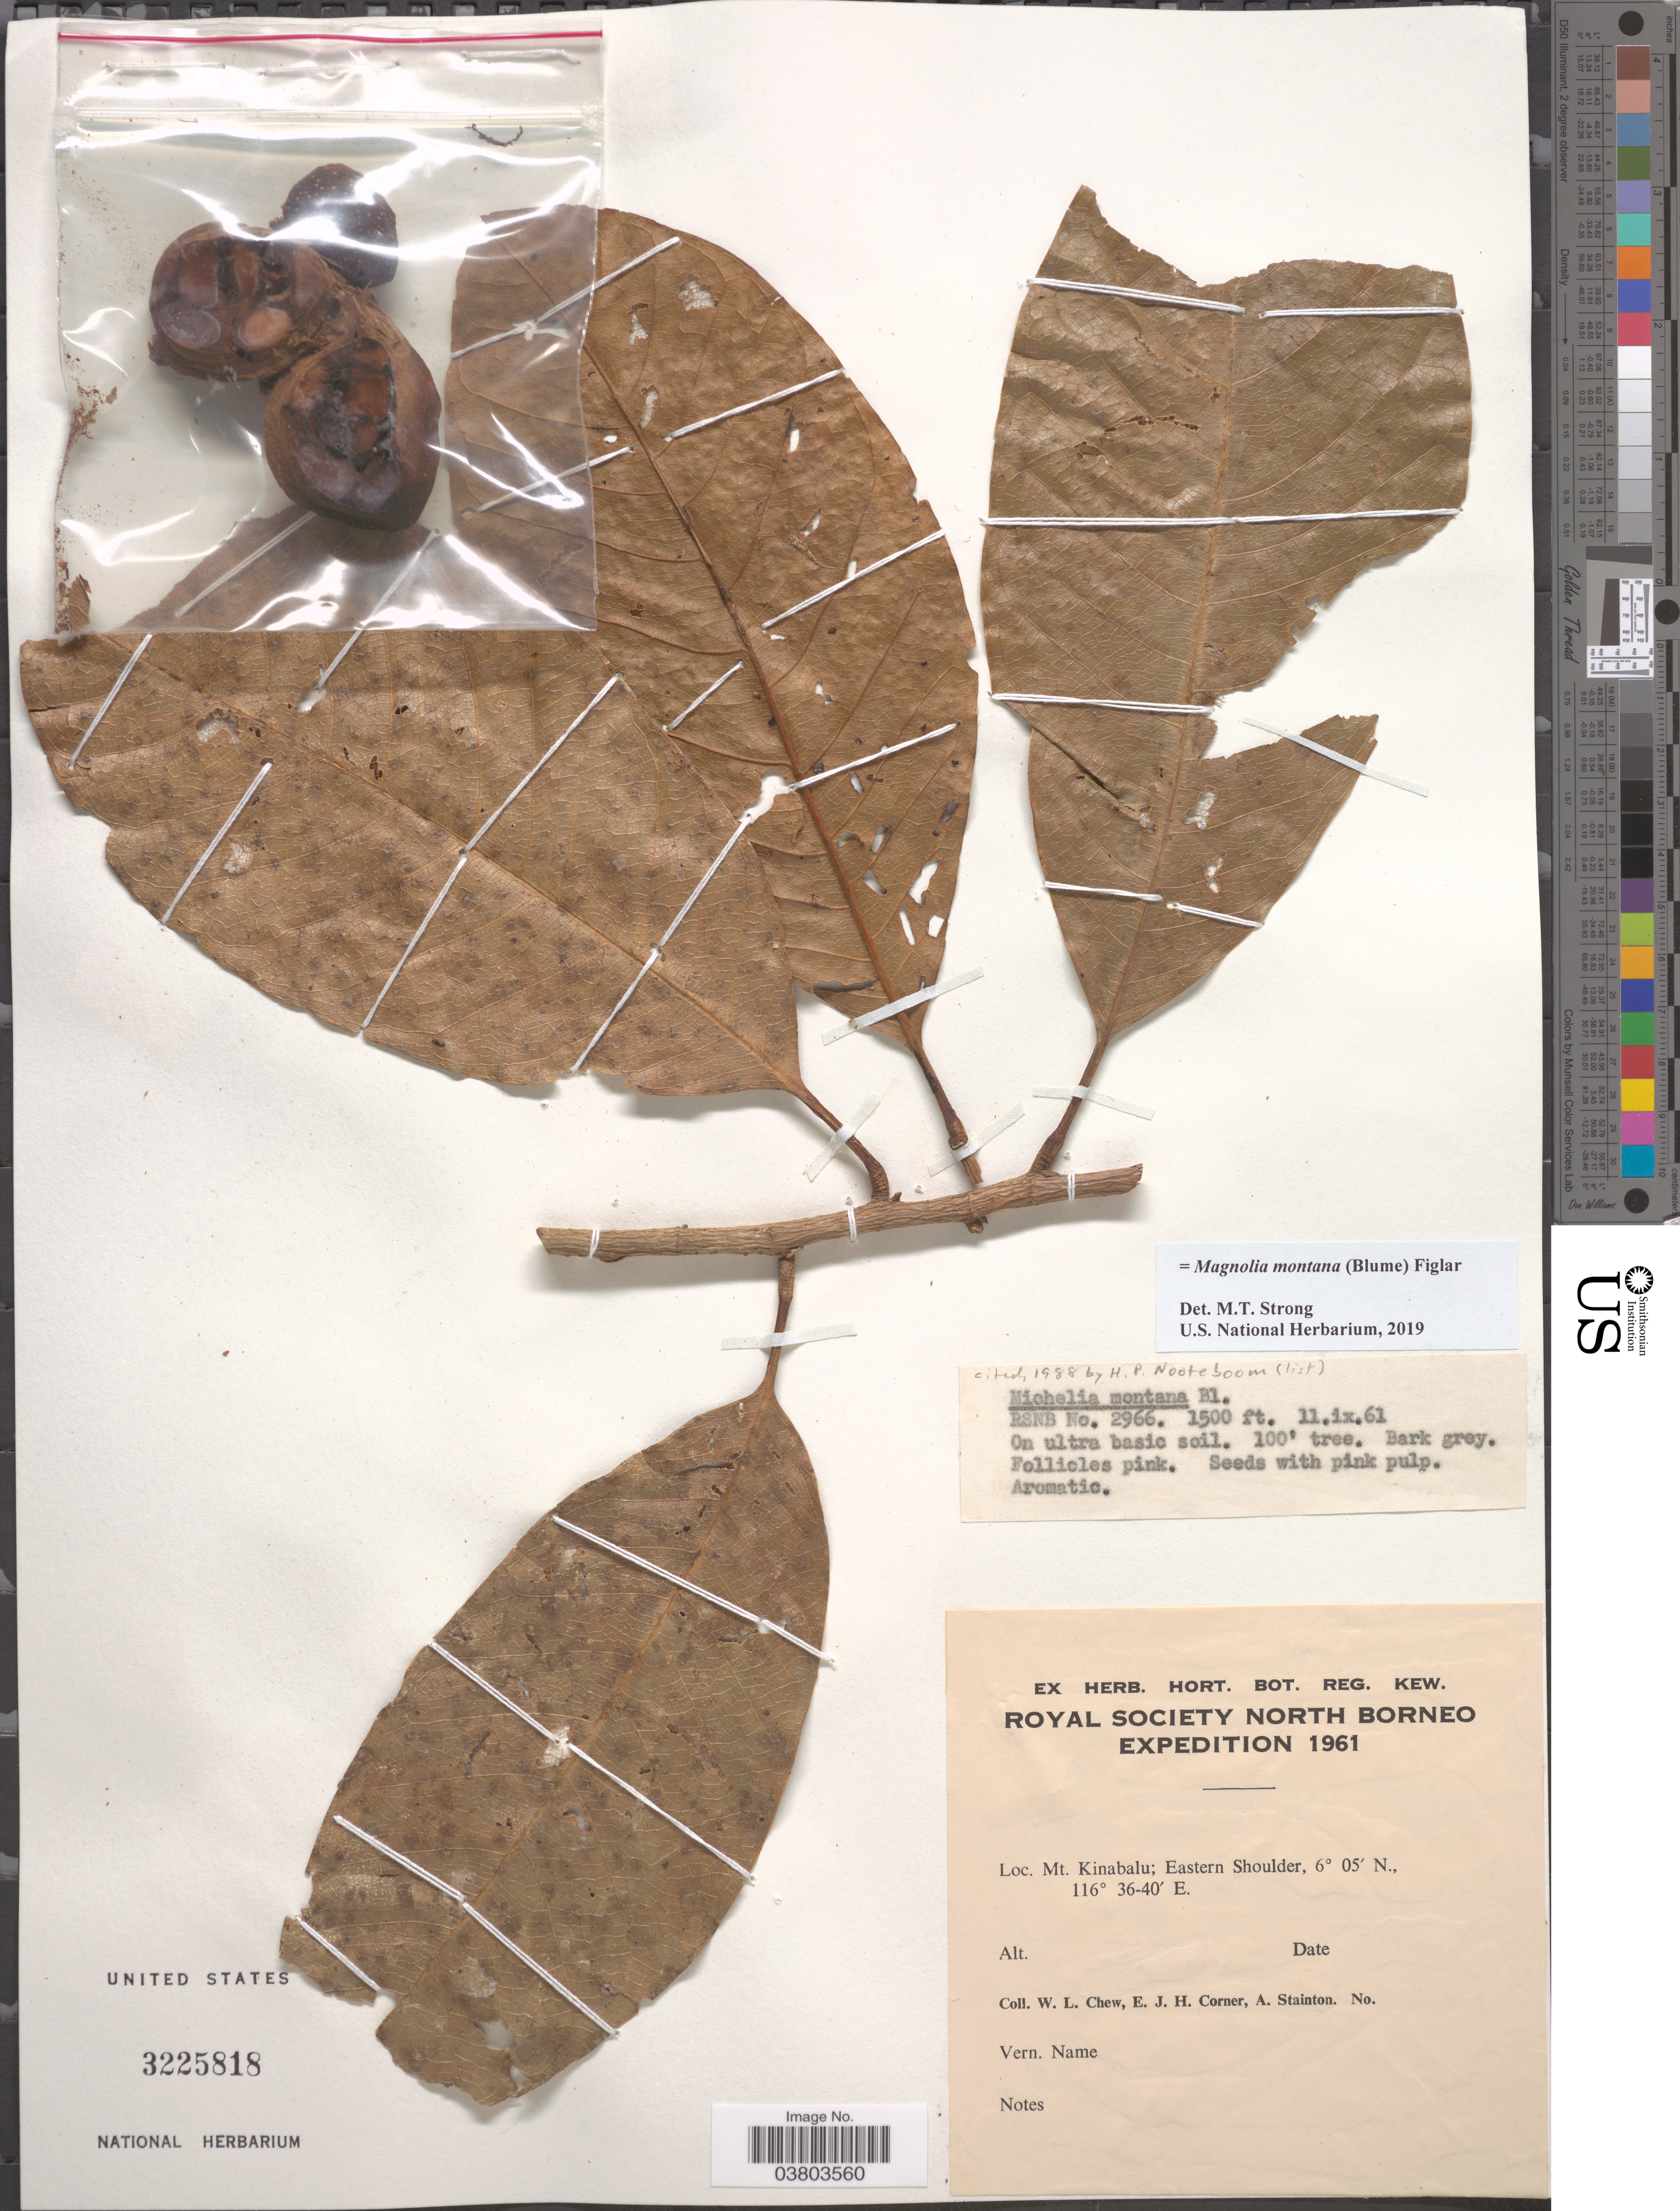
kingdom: Plantae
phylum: Tracheophyta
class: Magnoliopsida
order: Magnoliales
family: Magnoliaceae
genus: Magnolia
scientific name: Magnolia montana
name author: (Blume) Figlar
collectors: W. Chew, E. Corner & A. Stainton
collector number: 2966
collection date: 1961-09-11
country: Malaysia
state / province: Sabah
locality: Mt. Kinabalu; Eastern Shoulder.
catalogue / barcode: US 3225818